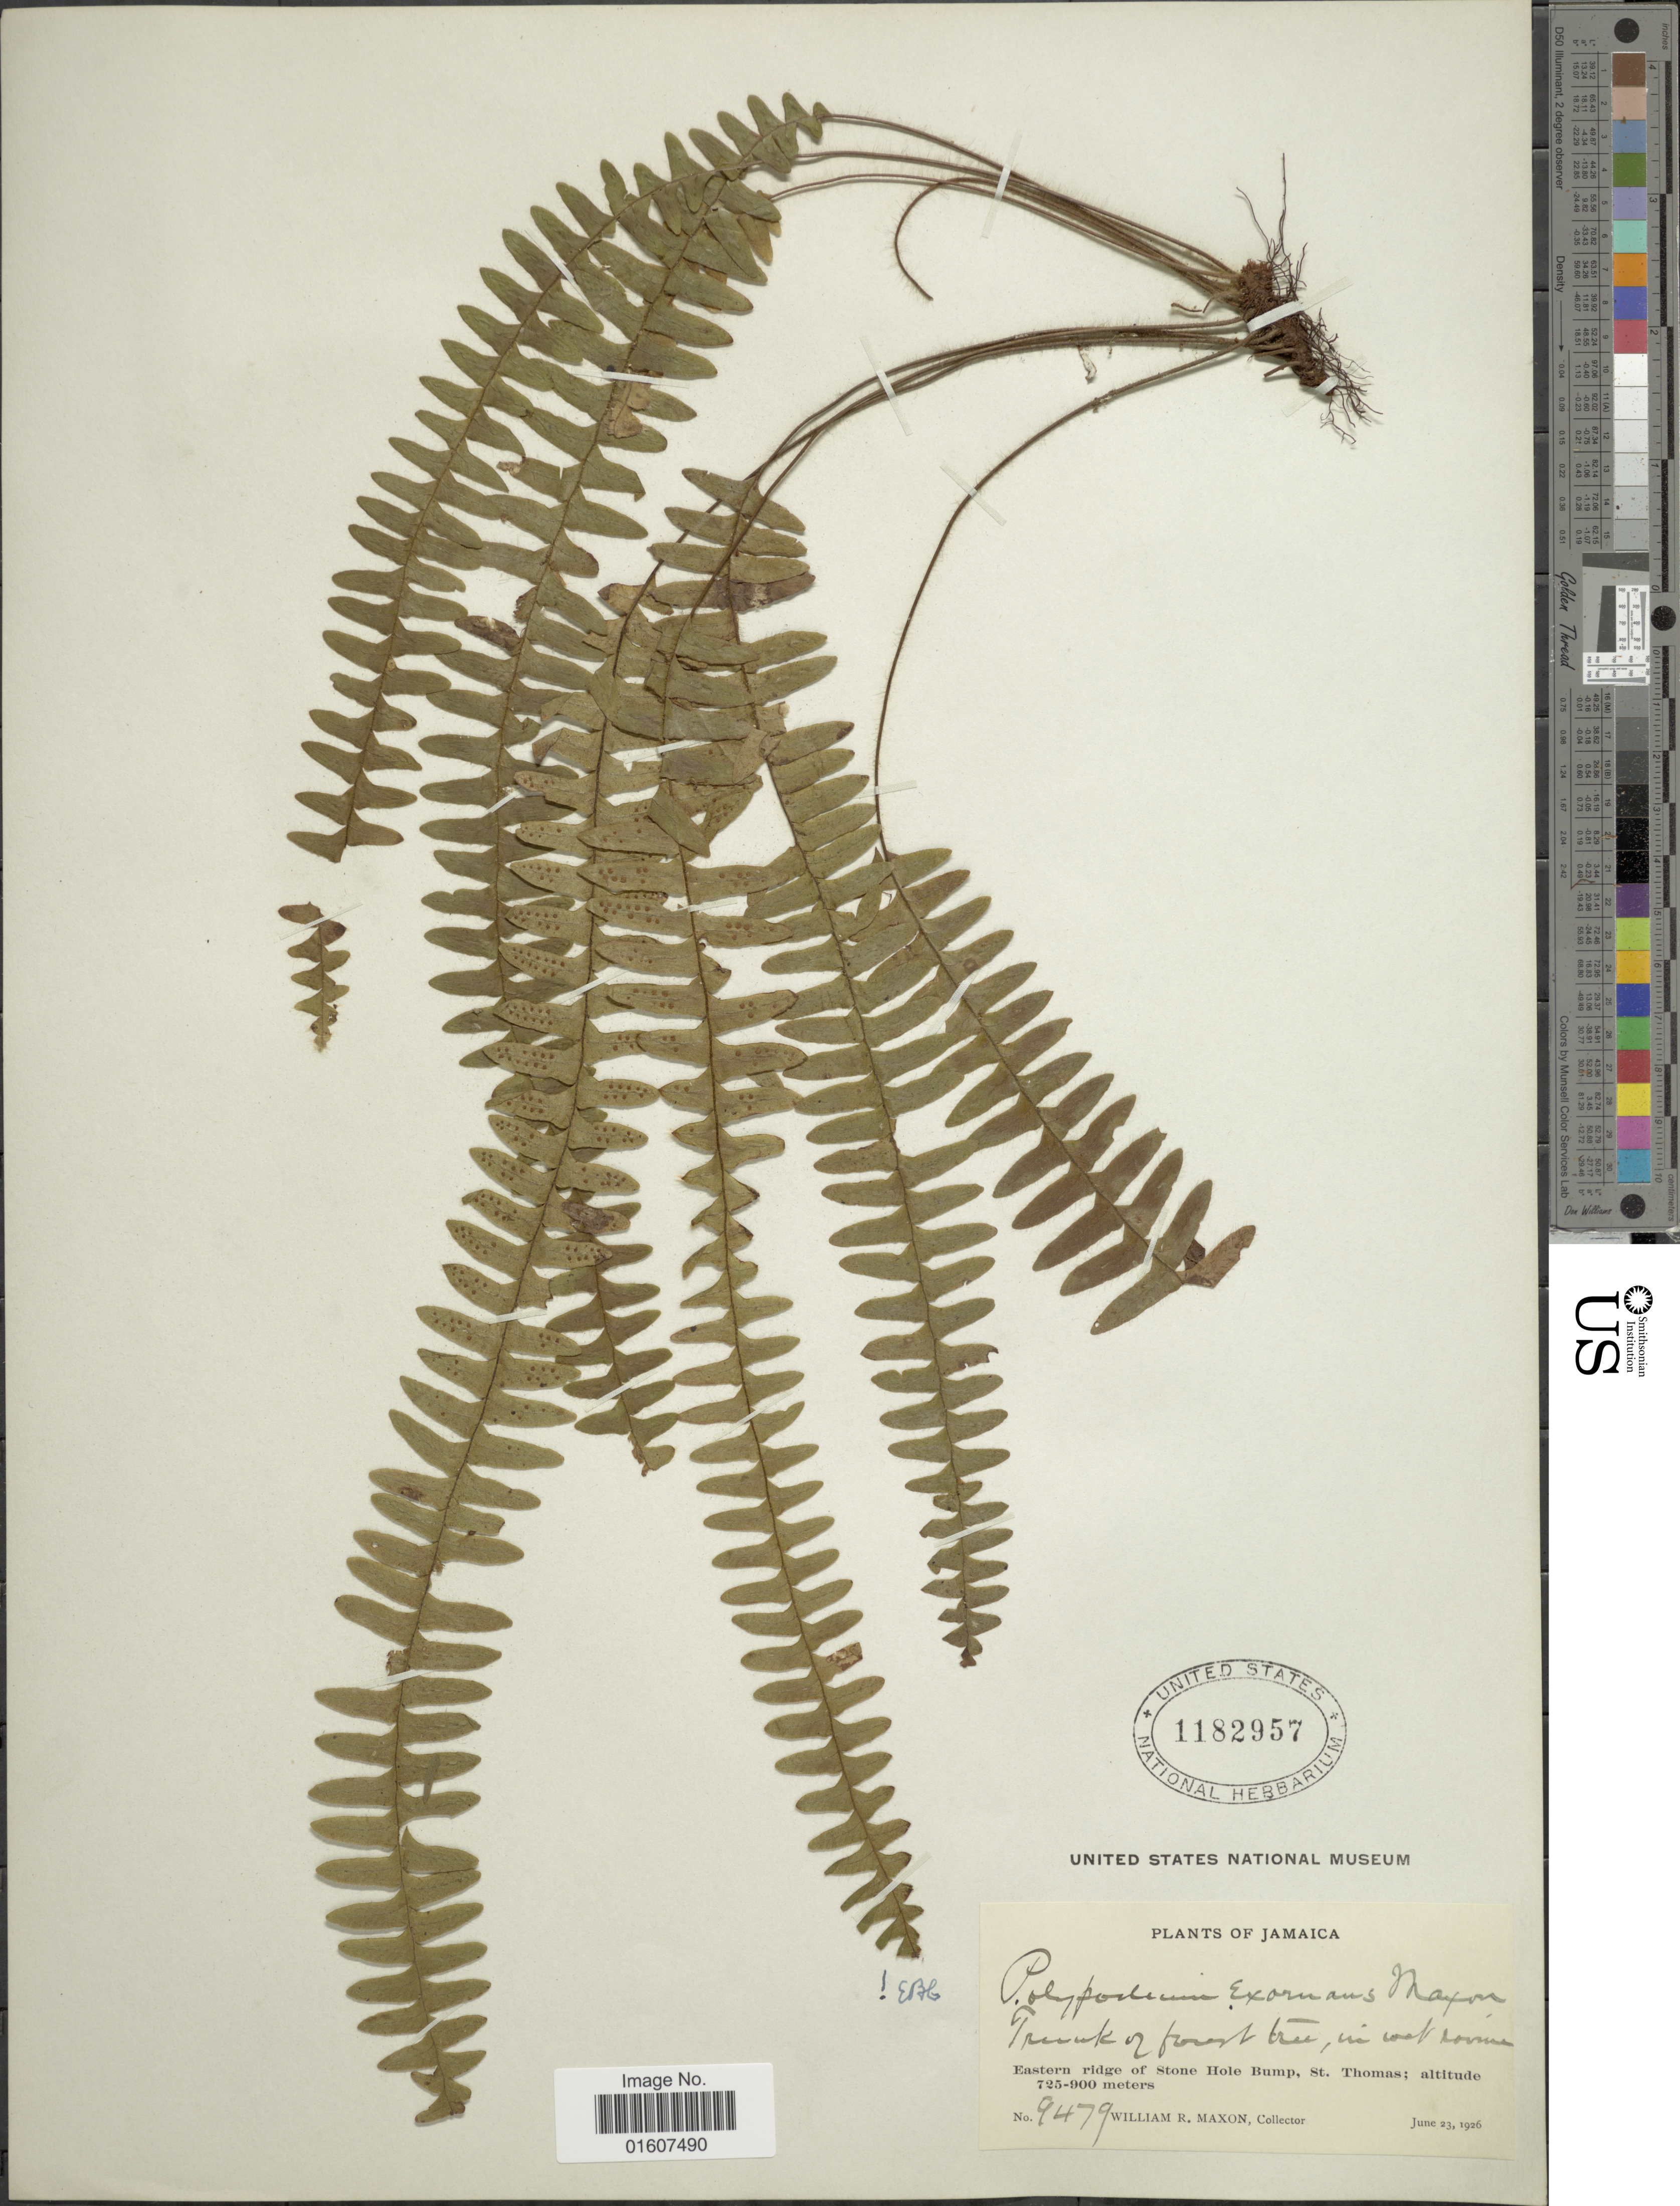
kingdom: Plantae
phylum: Tracheophyta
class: Polypodiopsida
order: Polypodiales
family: Polypodiaceae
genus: Terpsichore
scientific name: Terpsichore exornans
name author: (Maxon) A.R. Sm.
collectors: W. R. Maxon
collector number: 9479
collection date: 1926-06-23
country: Jamaica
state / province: Saint Thomas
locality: Eastern ridge of Stone Hole Bump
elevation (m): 725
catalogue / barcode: US 1182957